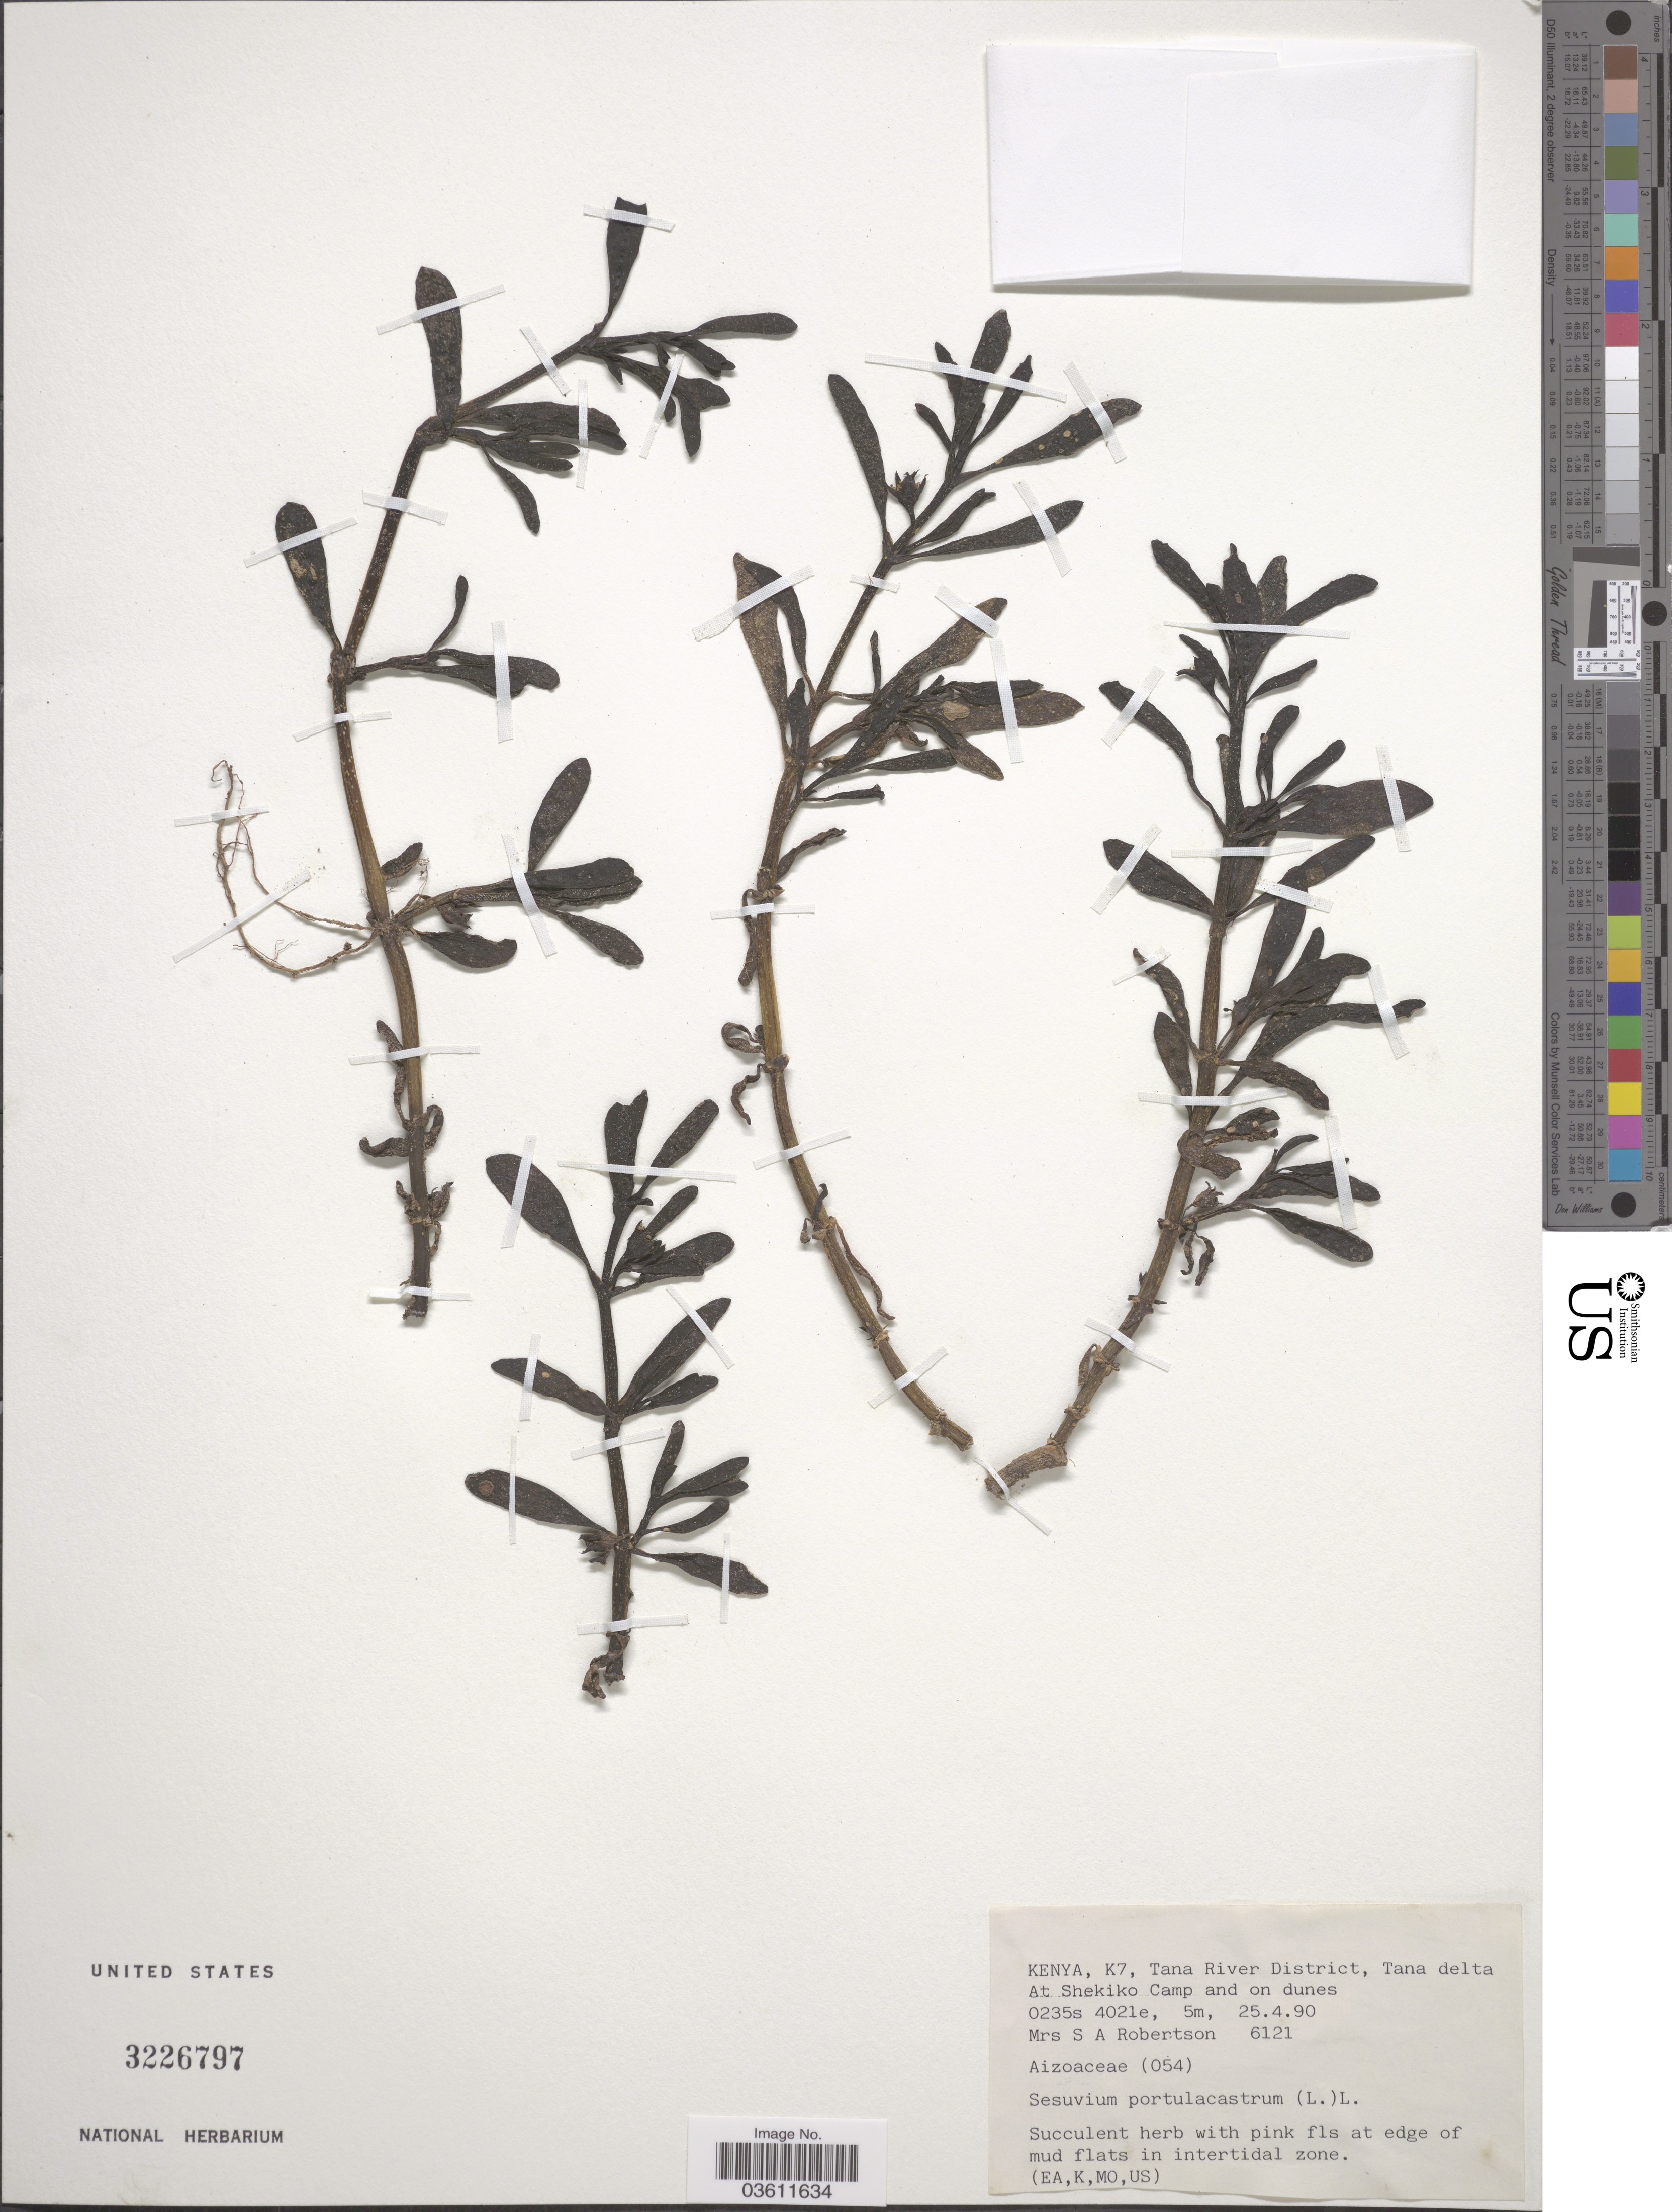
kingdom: Plantae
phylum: Tracheophyta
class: Magnoliopsida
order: Caryophyllales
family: Aizoaceae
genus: Sesuvium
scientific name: Sesuvium portulacastrum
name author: (L.) L.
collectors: S. Robertson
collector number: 6121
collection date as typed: Transcribed d/m/y: 25/4/90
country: Kenya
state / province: Tana River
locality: K7, Tana River District, Tana delta. At Shekiko Camp and on dunes.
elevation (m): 5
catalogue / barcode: US 3226797